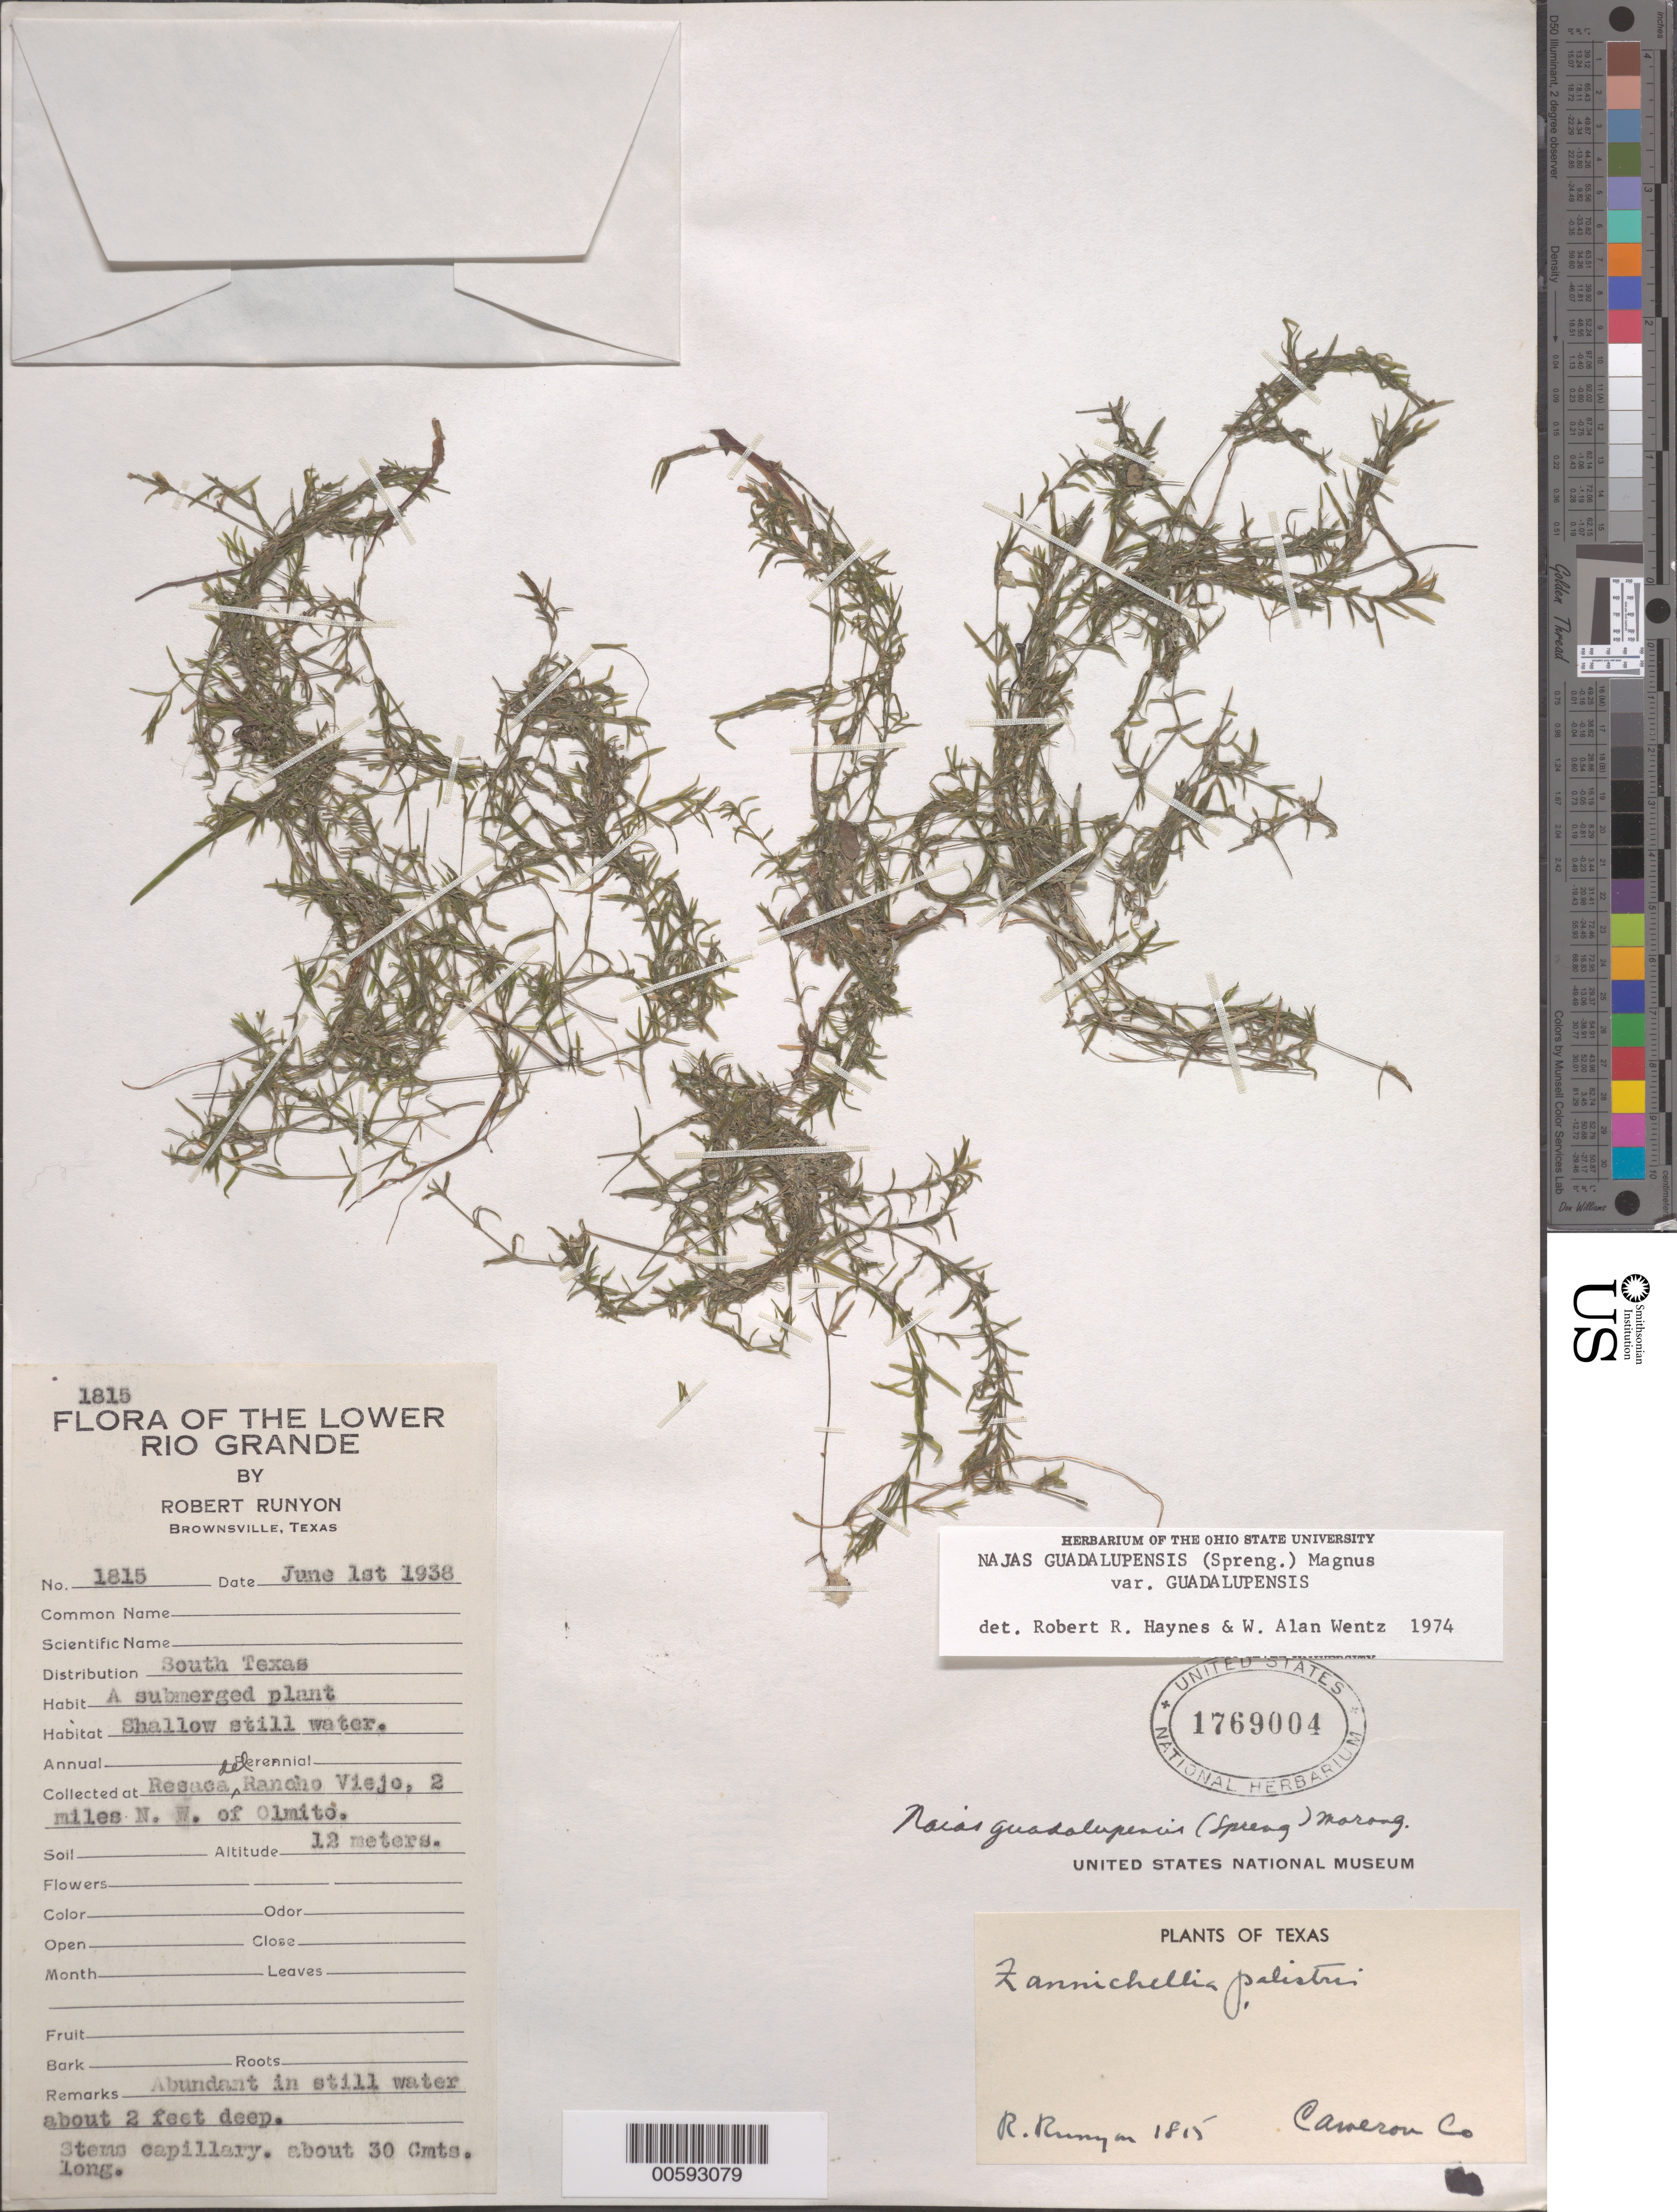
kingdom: Plantae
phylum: Tracheophyta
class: Liliopsida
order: Alismatales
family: Hydrocharitaceae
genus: Najas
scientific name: Najas guadalupensis var. guadalupensis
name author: (Spreng.) Magnus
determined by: Haynes, R. R.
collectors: R. Runyon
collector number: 1815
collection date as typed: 01 Jun 1938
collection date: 1938-06-01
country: United States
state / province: Texas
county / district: Cameron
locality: Resaca del Rancho Viejo, NW of Olmito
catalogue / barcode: US 1769004